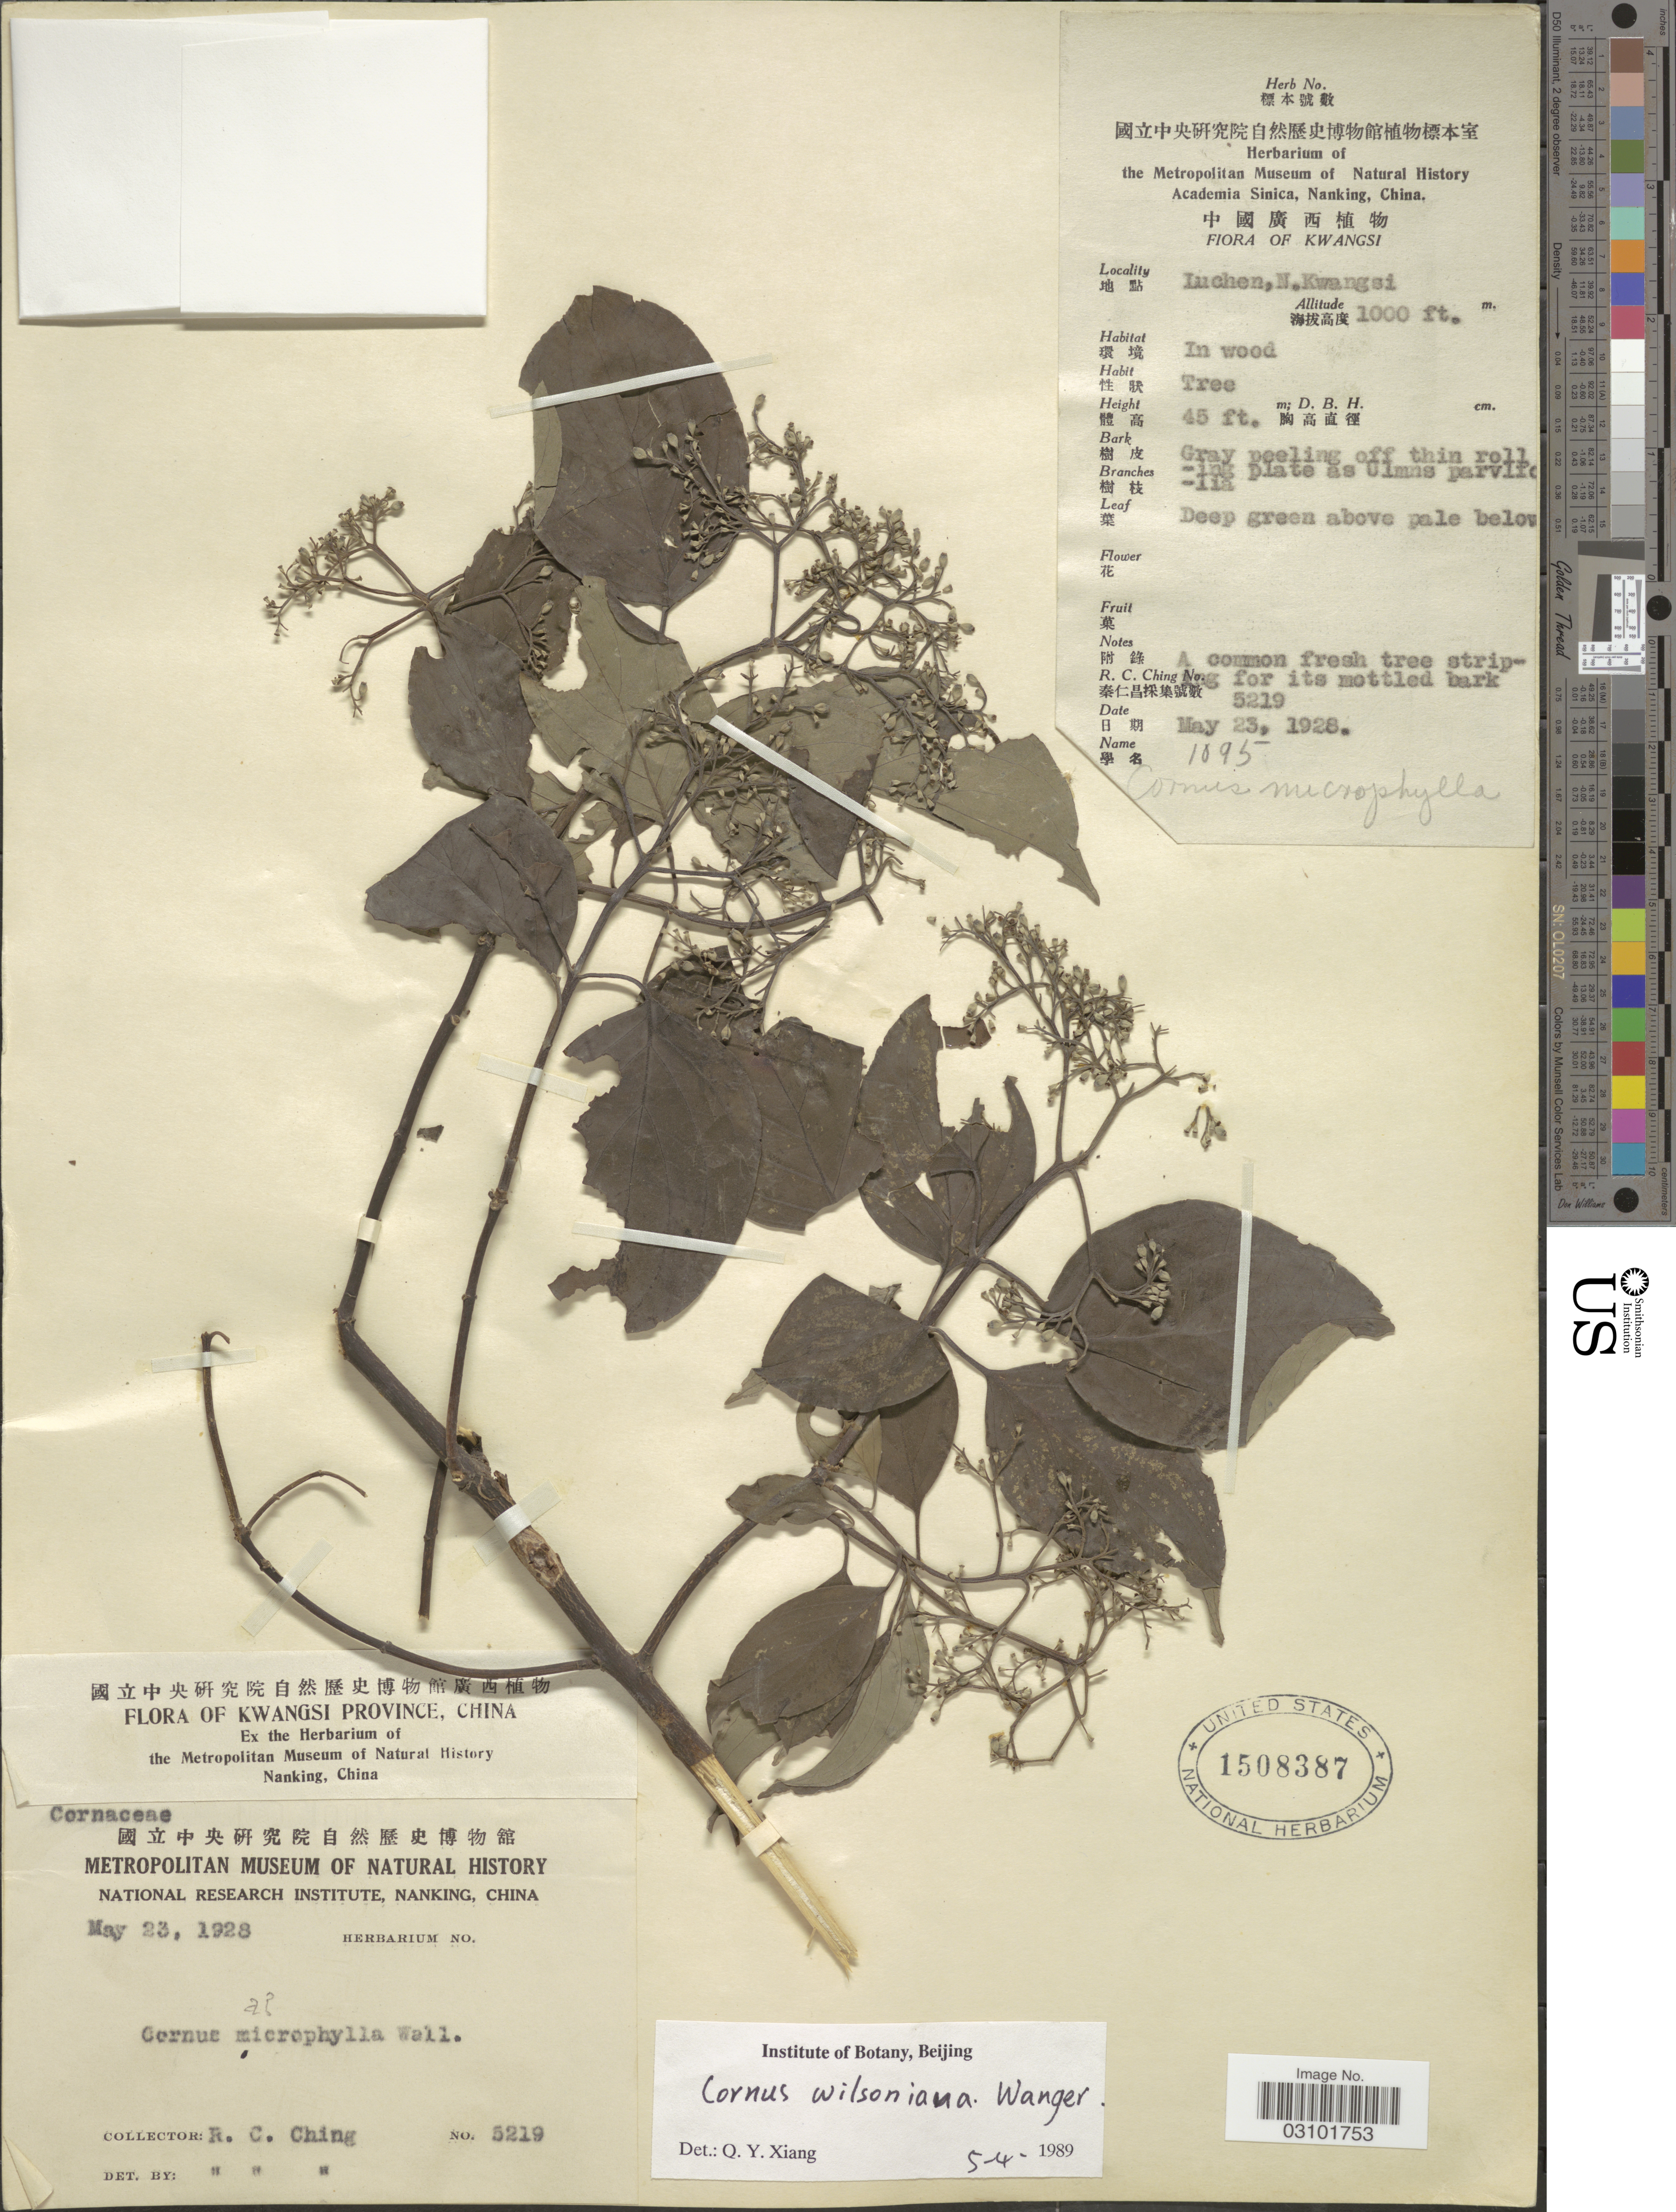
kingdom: Plantae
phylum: Tracheophyta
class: Magnoliopsida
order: Cornales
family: Cornaceae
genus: Cornus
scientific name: Cornus wilsoniana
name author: Wangerin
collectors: R. C. Ching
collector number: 5219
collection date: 1928-05-23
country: China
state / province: Guangxi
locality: Kwangsi Province. Luchen, N. Kwangsi.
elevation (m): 305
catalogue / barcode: US 1508387